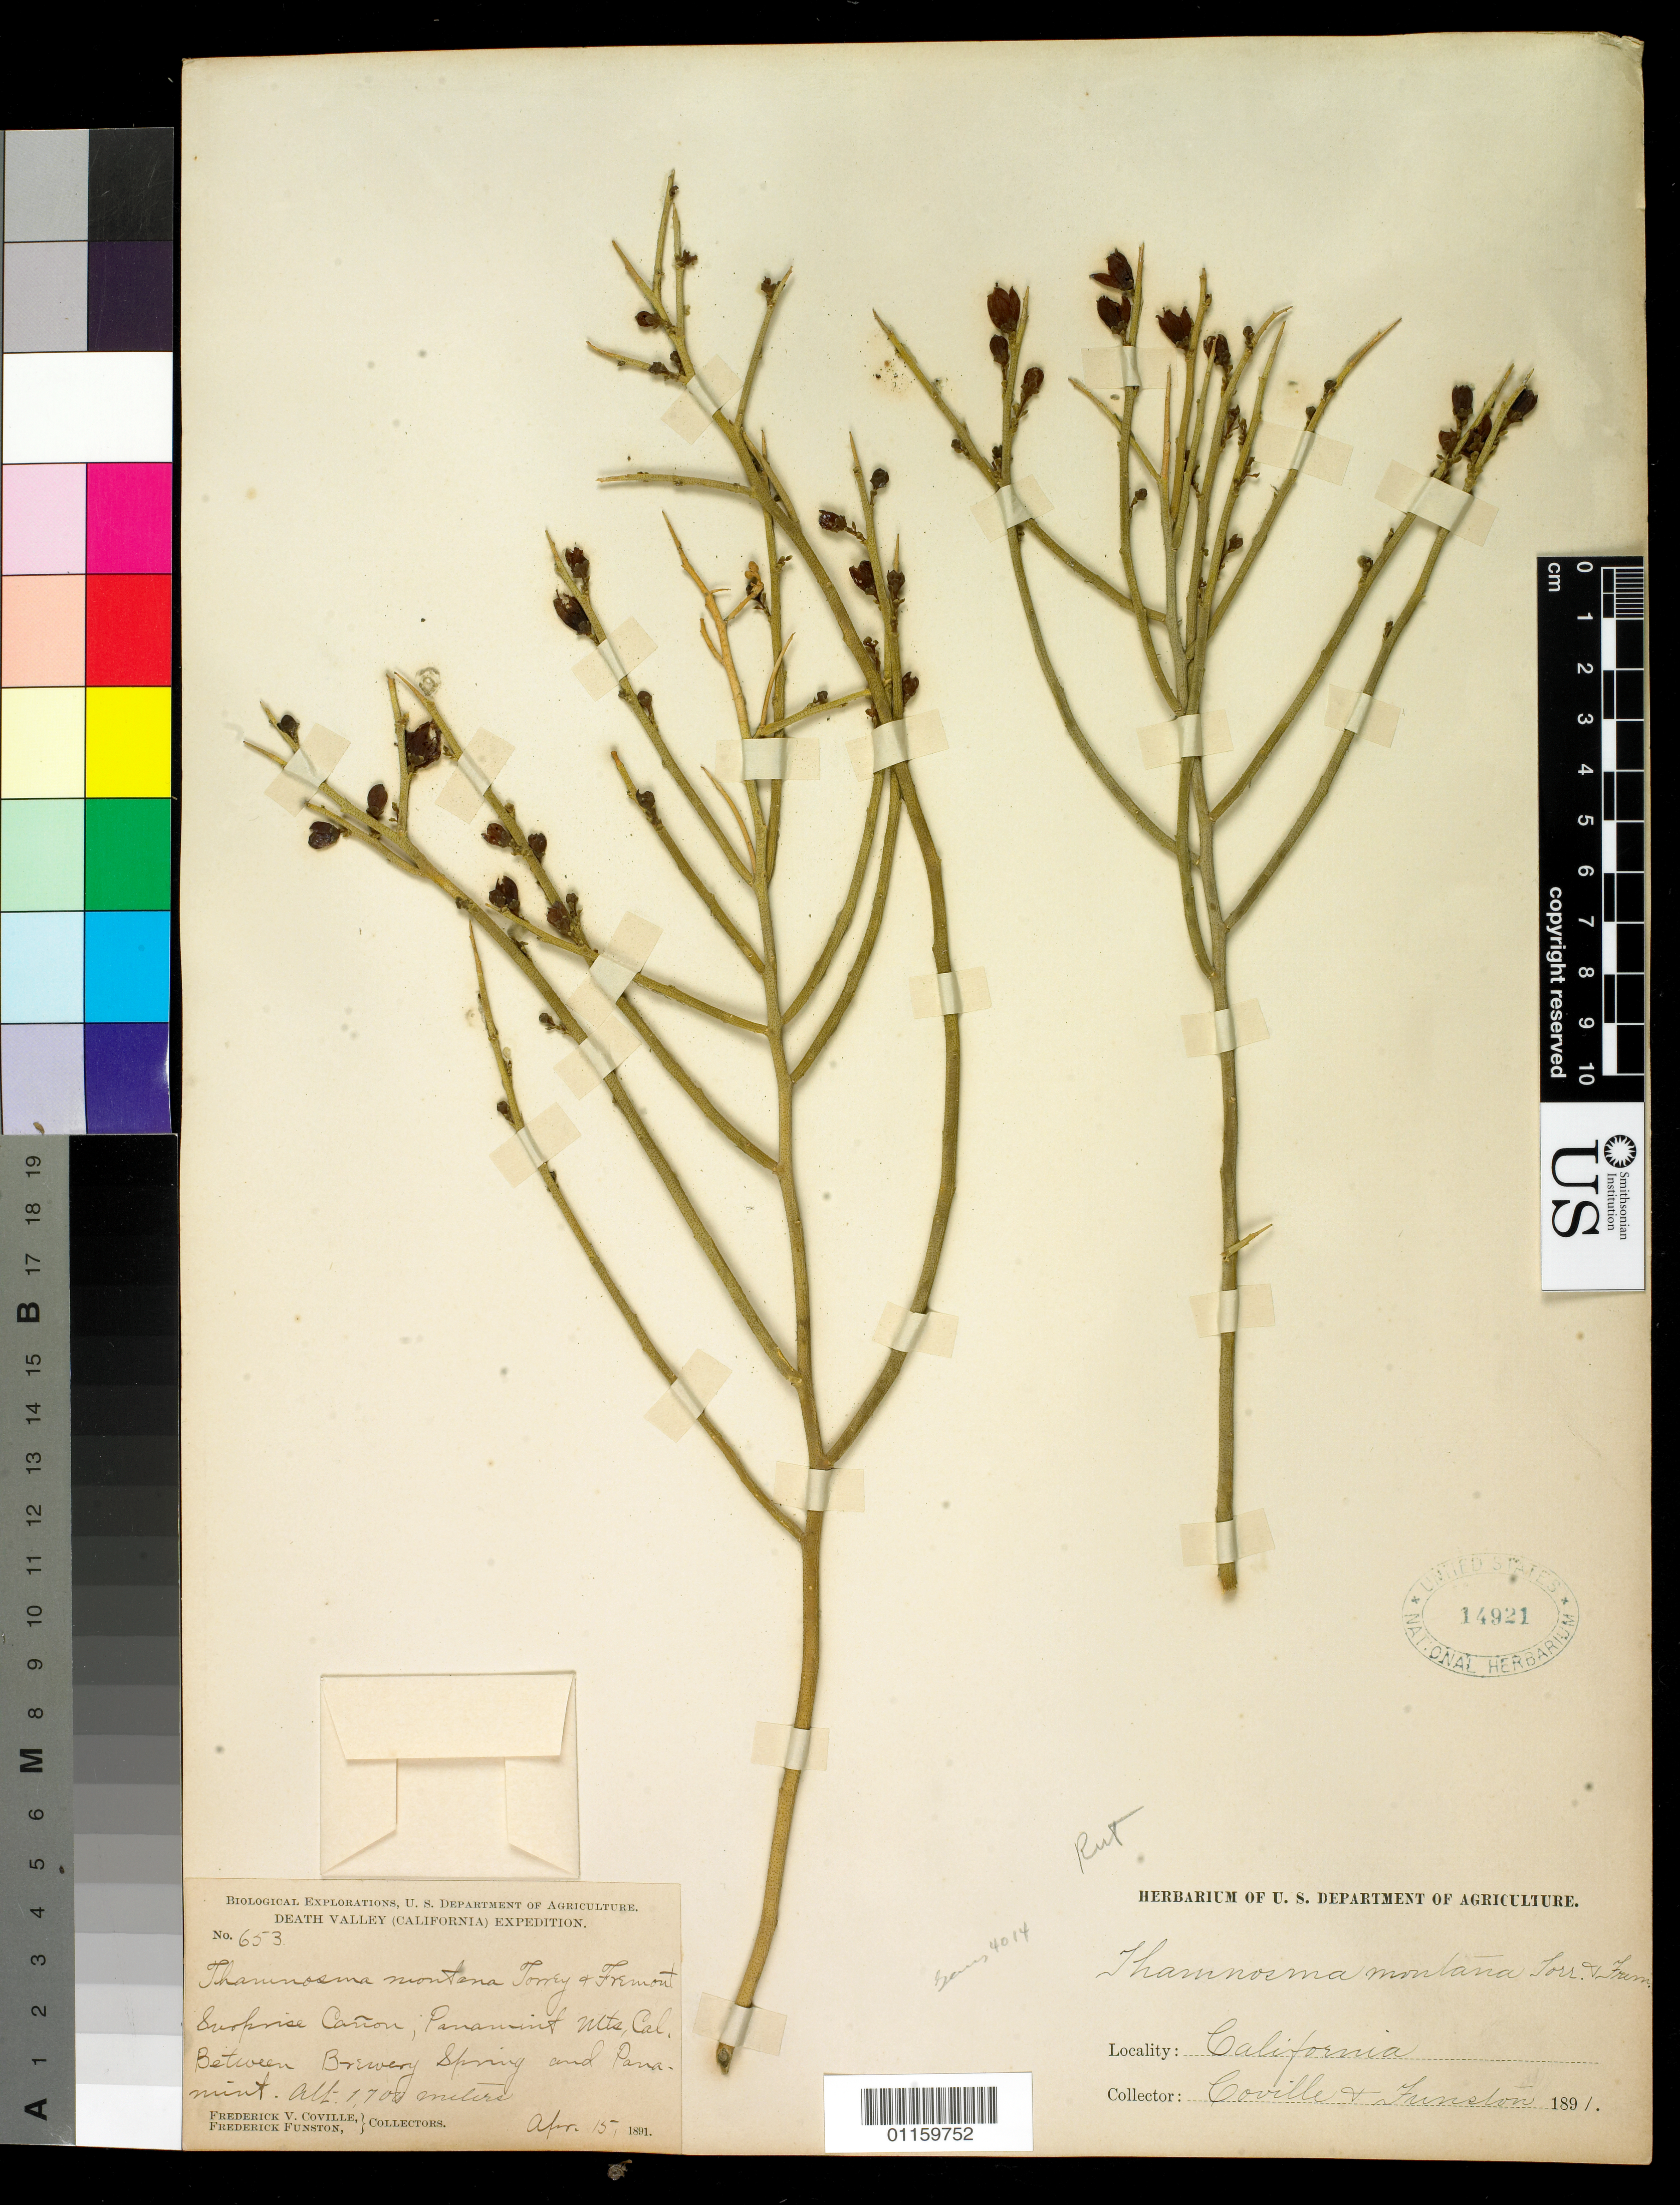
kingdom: Plantae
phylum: Tracheophyta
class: Magnoliopsida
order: Sapindales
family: Rutaceae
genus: Thamnosma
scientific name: Thamnosma montana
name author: Torr. & Frém.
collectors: F. V. Coville & F. Funston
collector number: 653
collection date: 1891-04-15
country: United States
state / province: California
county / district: Inyo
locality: Surprise Canyon, Panamint Mts., between Brewery Spring and Panamint Mts.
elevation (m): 1700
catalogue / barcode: US 14921